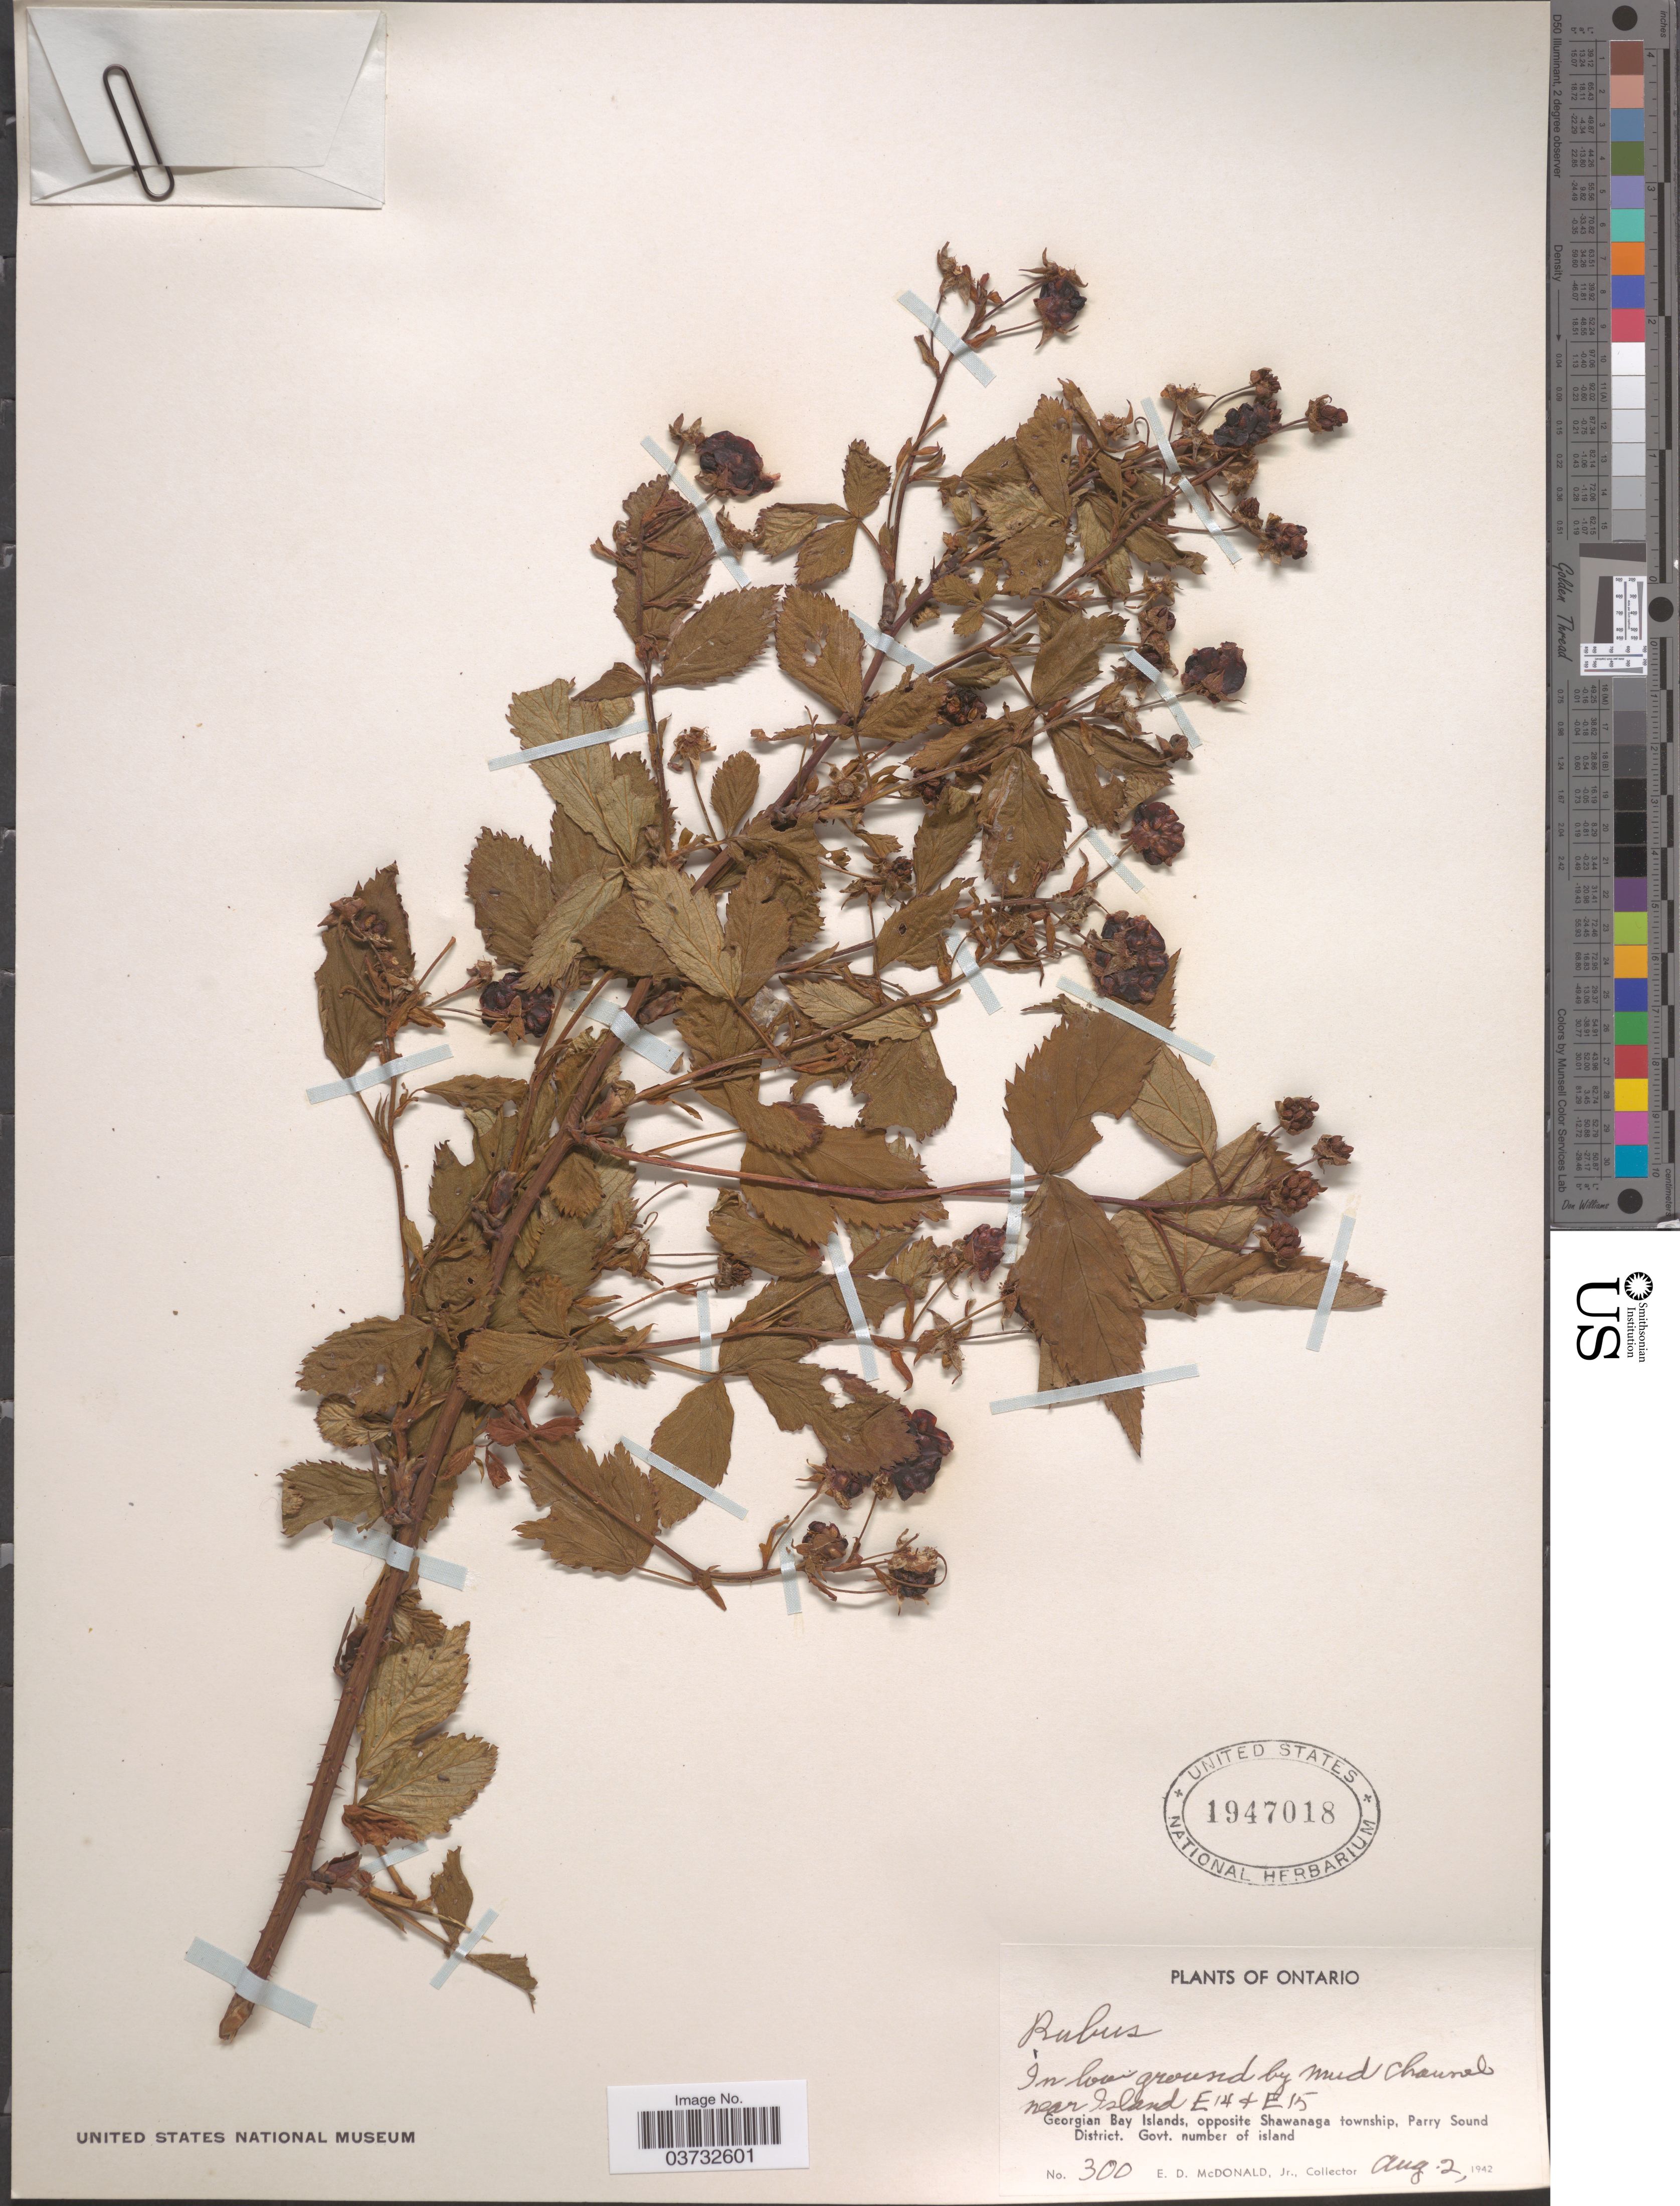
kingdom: Plantae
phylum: Tracheophyta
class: Magnoliopsida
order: Rosales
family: Rosaceae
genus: Rubus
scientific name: Rubus sp.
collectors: E. D. McDonald Jr.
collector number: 300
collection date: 1942-08-02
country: Canada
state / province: Ontario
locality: In low ground by mud channel near Island E14&E15. Georgian Bay Islands, opposite Shawanaga township, Parry Sound District. Govt. number of island.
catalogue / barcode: US 1947018